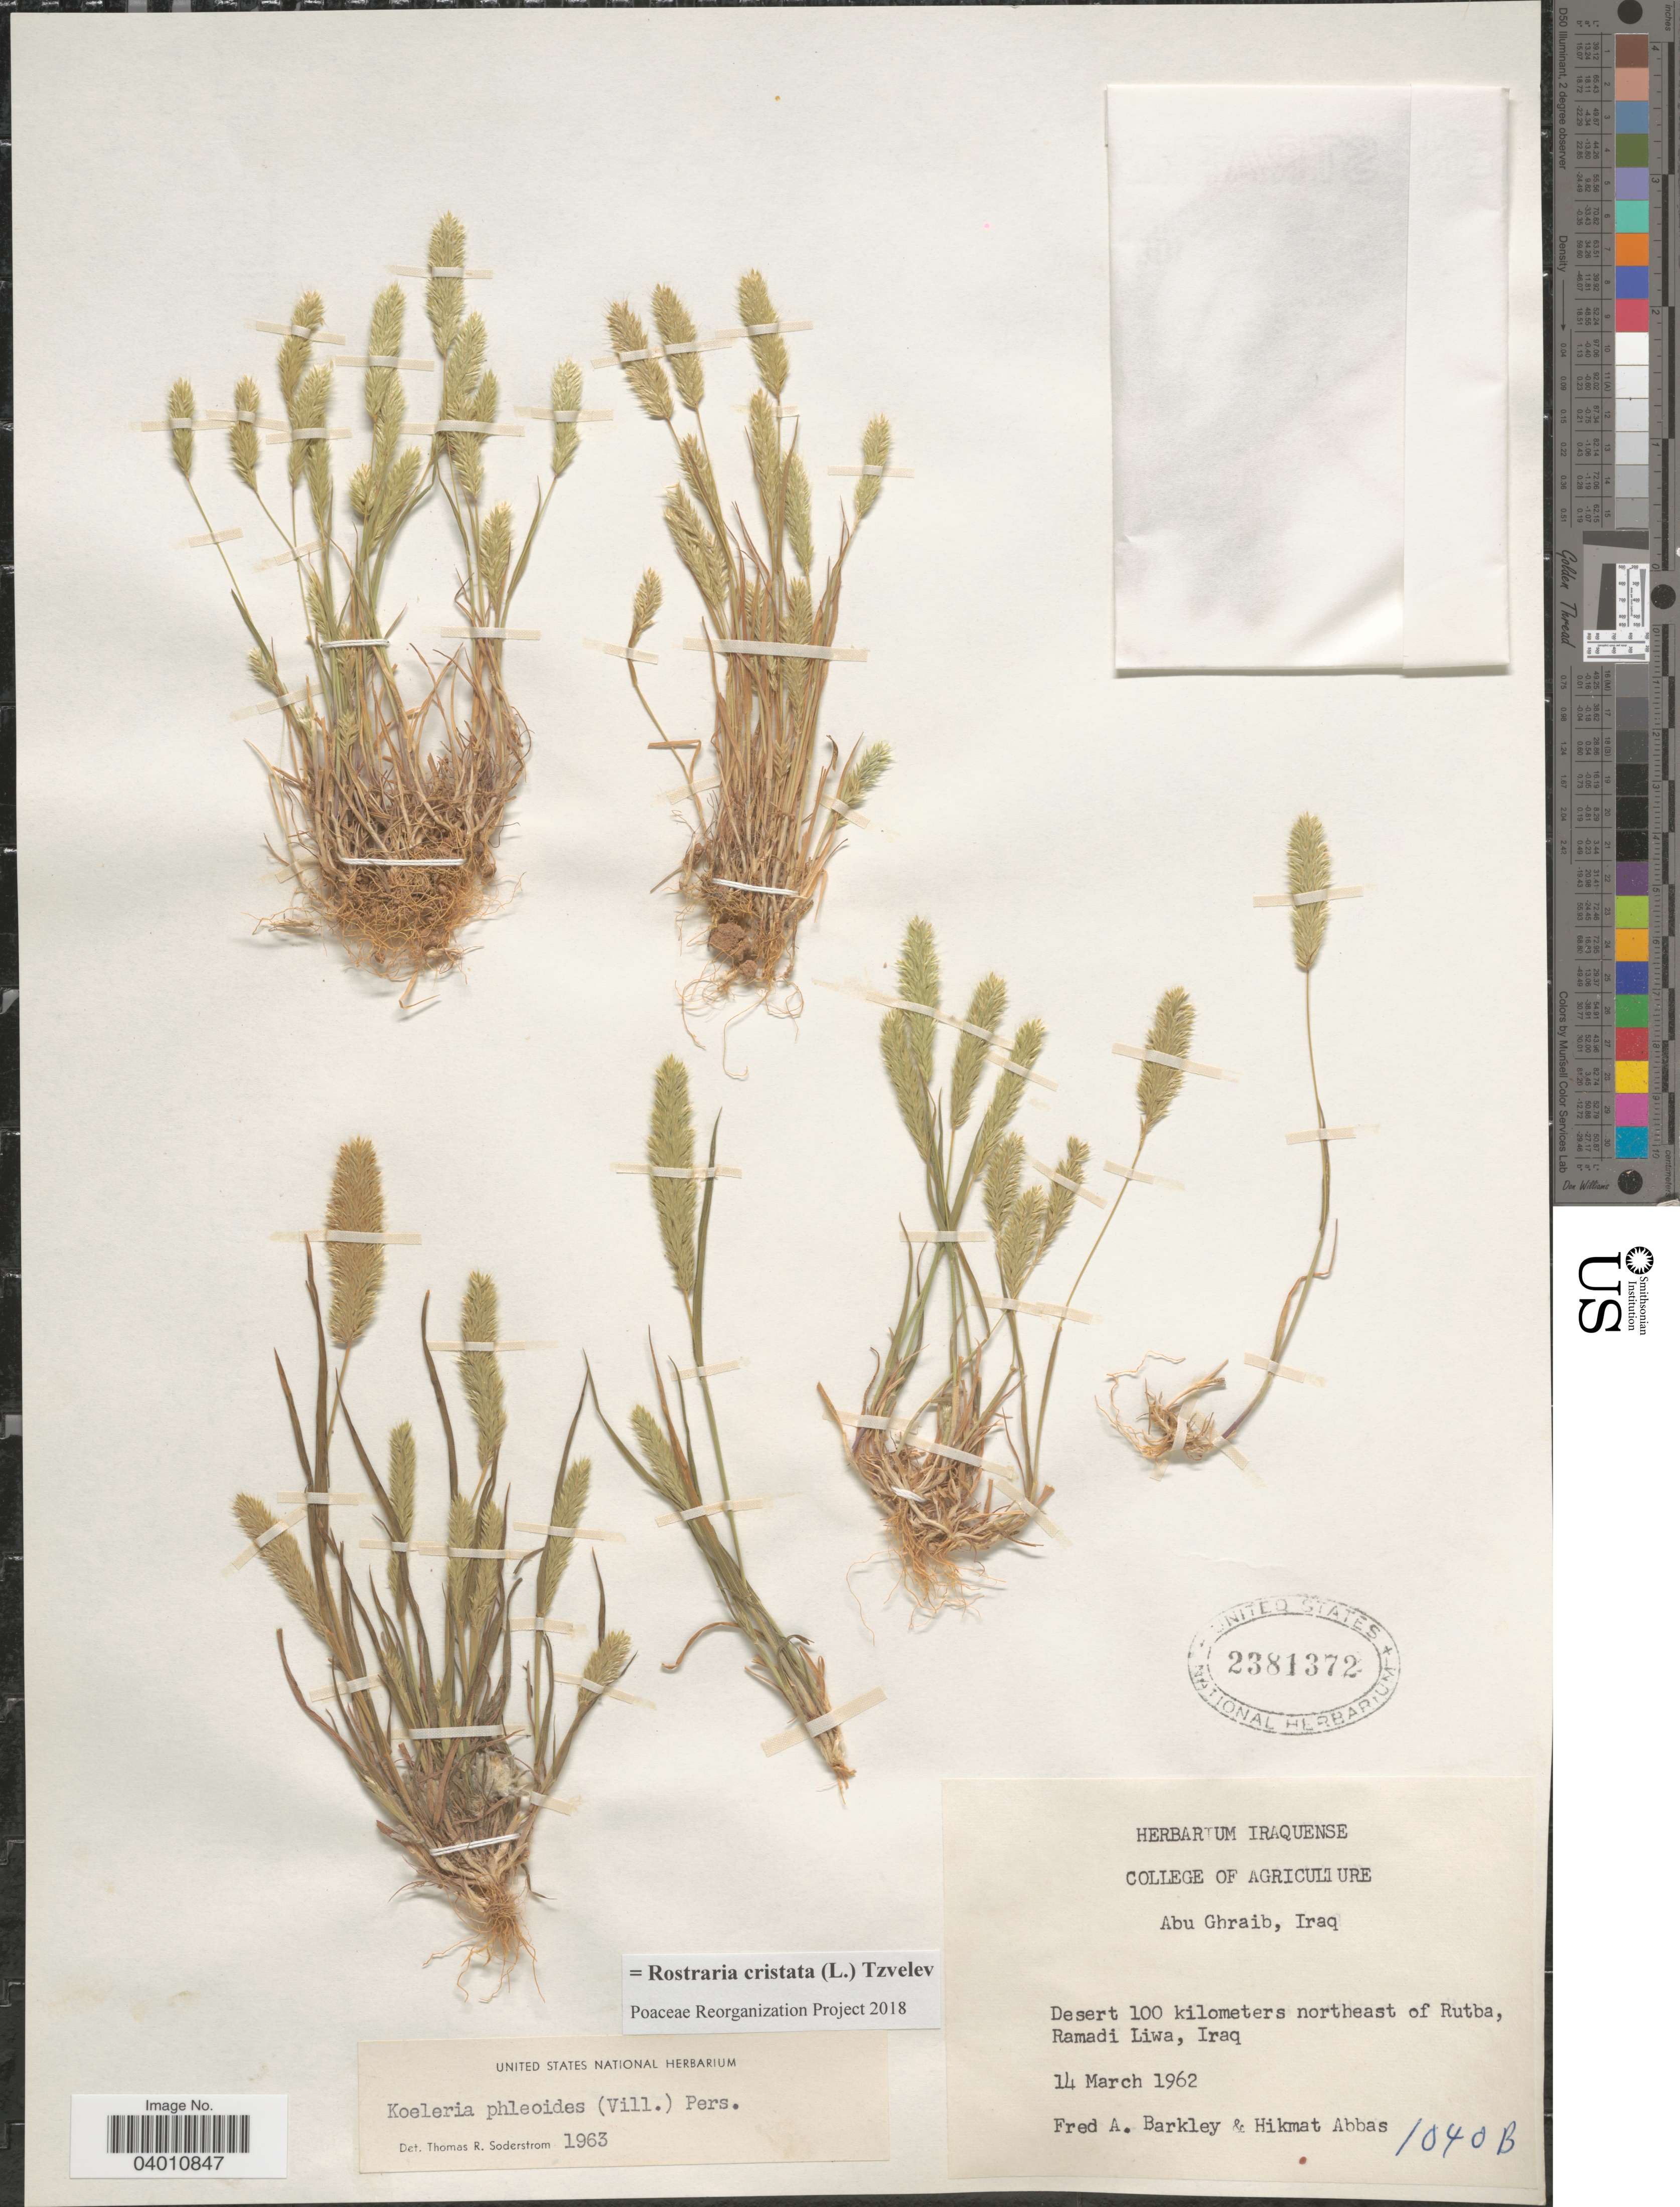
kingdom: Plantae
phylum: Tracheophyta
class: Liliopsida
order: Poales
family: Poaceae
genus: Rostraria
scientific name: Rostraria cristata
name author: (L.) Tzvelev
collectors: F. A. Barkley & H. Abbas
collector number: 1040B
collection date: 1962-03-14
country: Iraq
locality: Desert 100 kilometers northeast of Rutba, Ramadi Liwa.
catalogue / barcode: US 2381372